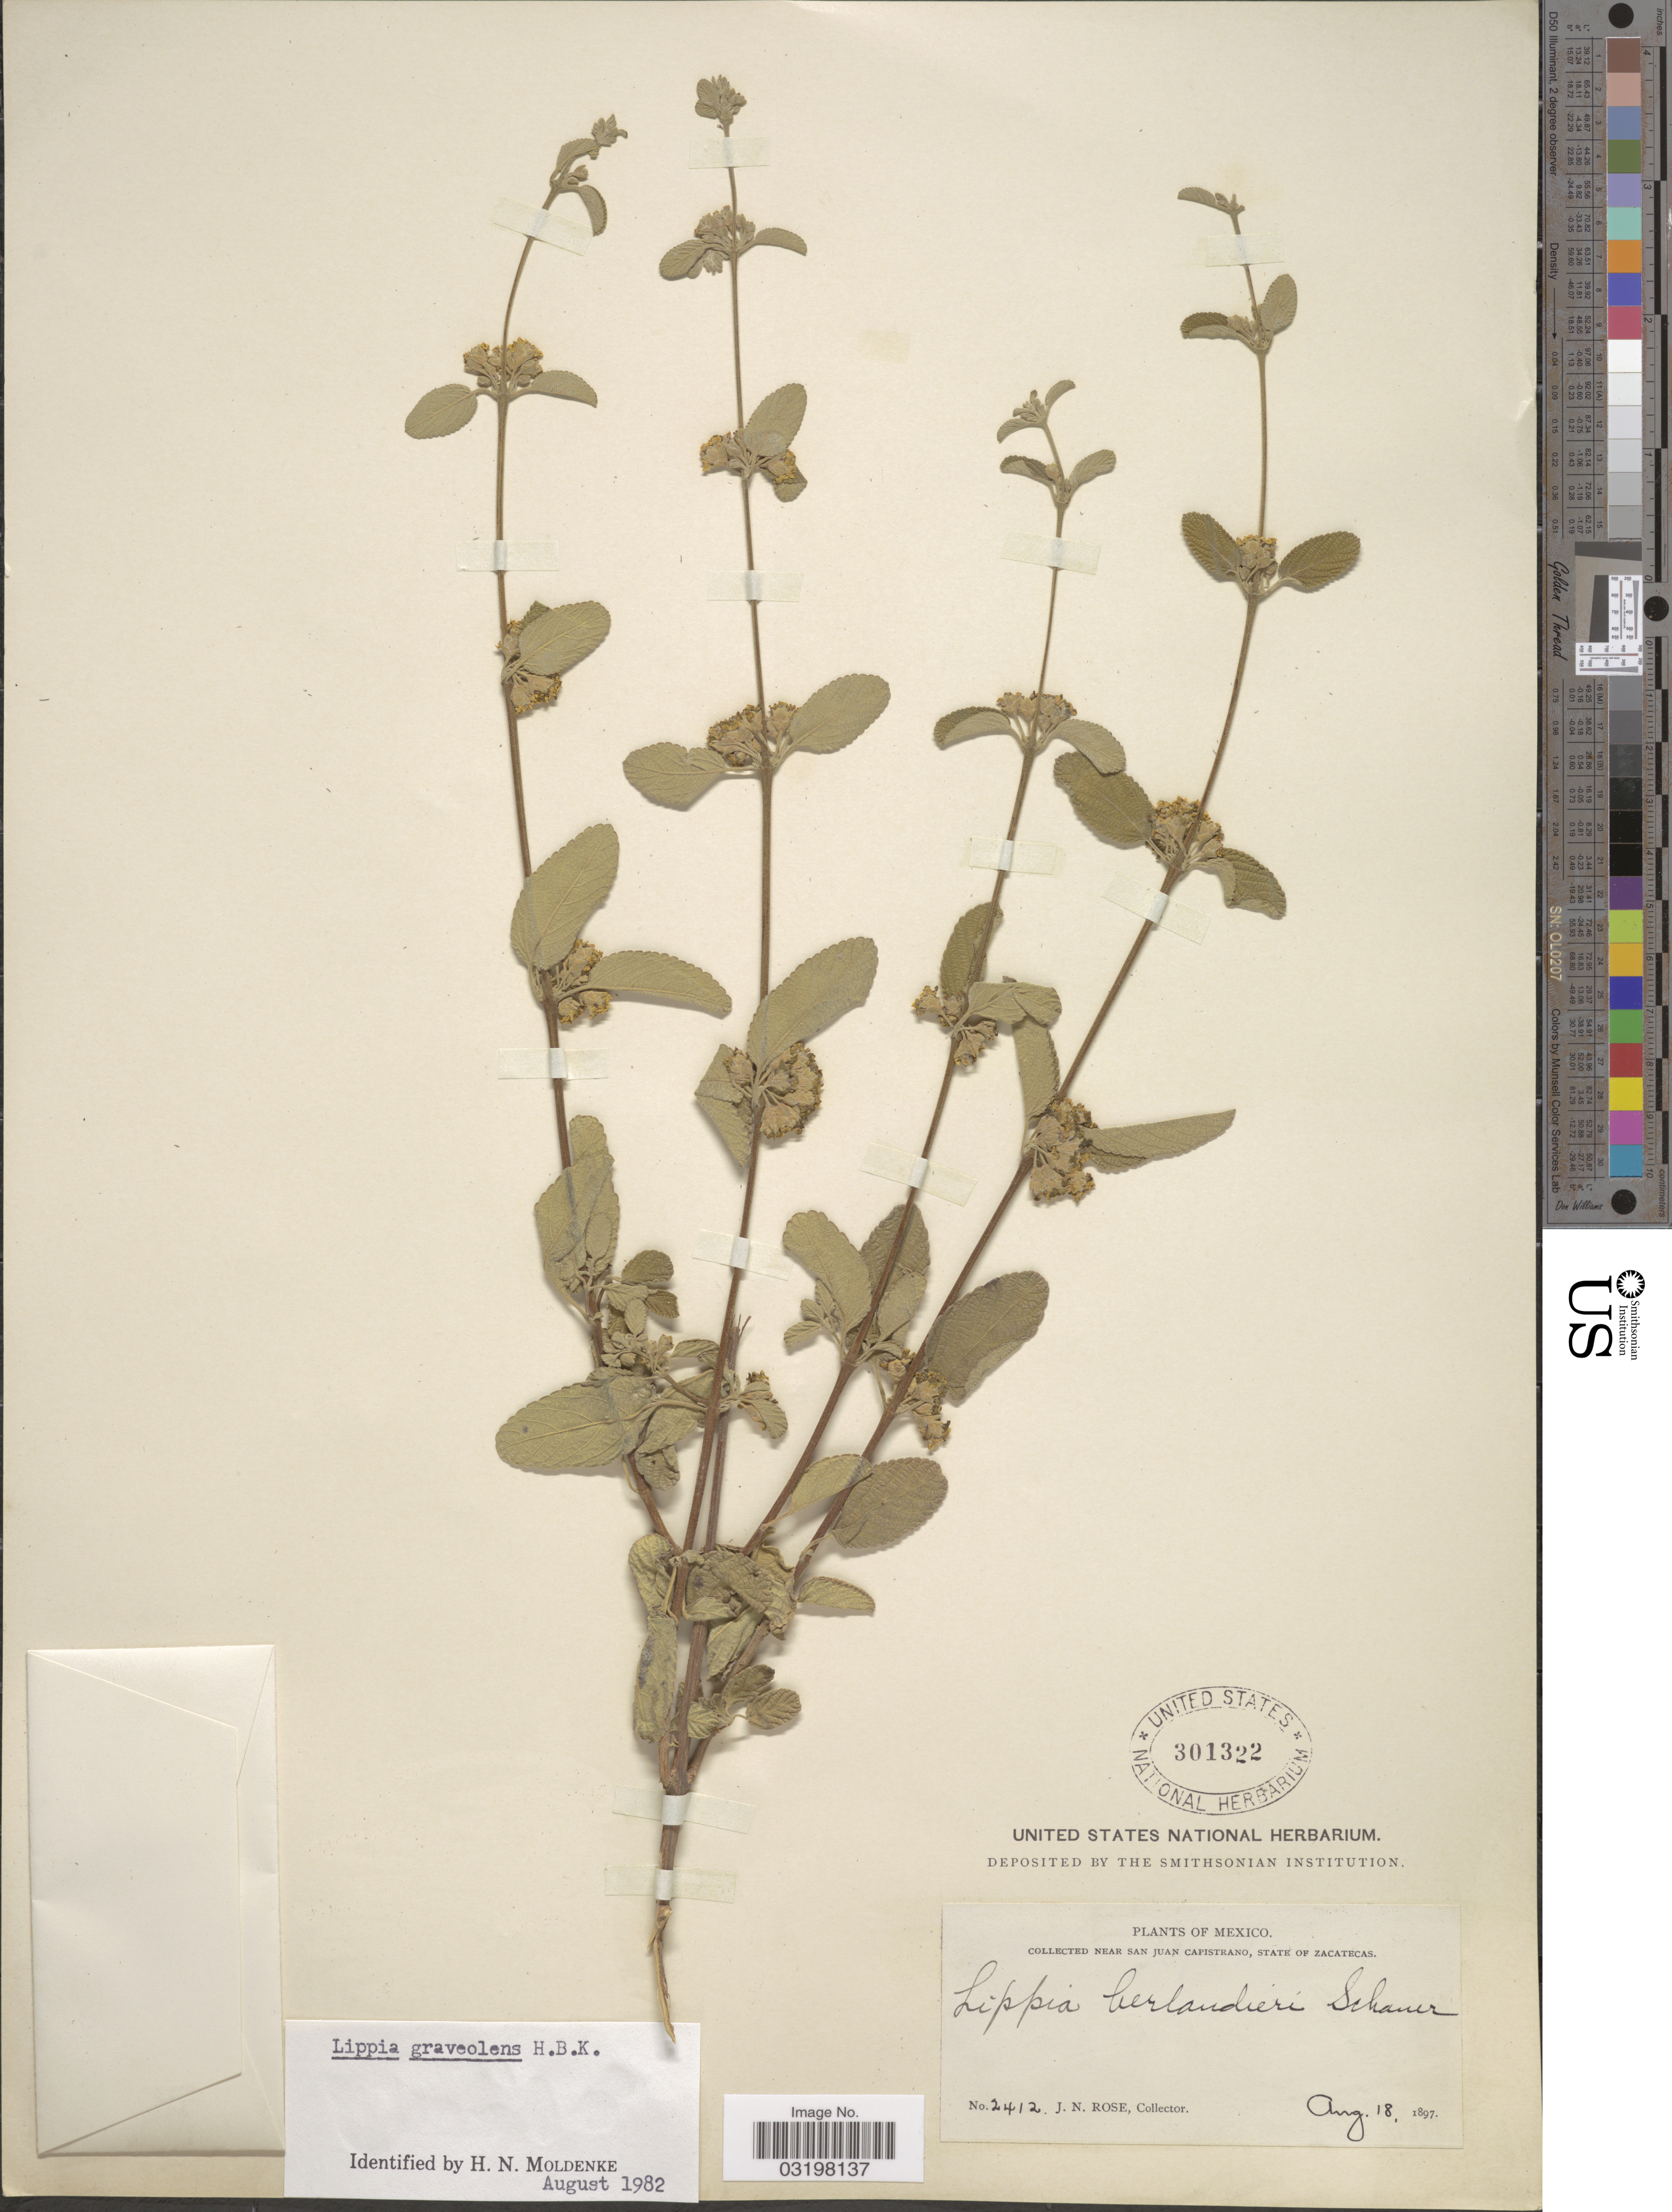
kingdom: Plantae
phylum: Tracheophyta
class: Magnoliopsida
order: Lamiales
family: Verbenaceae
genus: Lippia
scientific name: Lippia graveolens f. graveolens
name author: Kunth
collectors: J. N. Rose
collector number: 2412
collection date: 1897-08-18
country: Mexico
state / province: Zacatecas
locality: Near San Juan Capistrano.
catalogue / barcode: US 301322